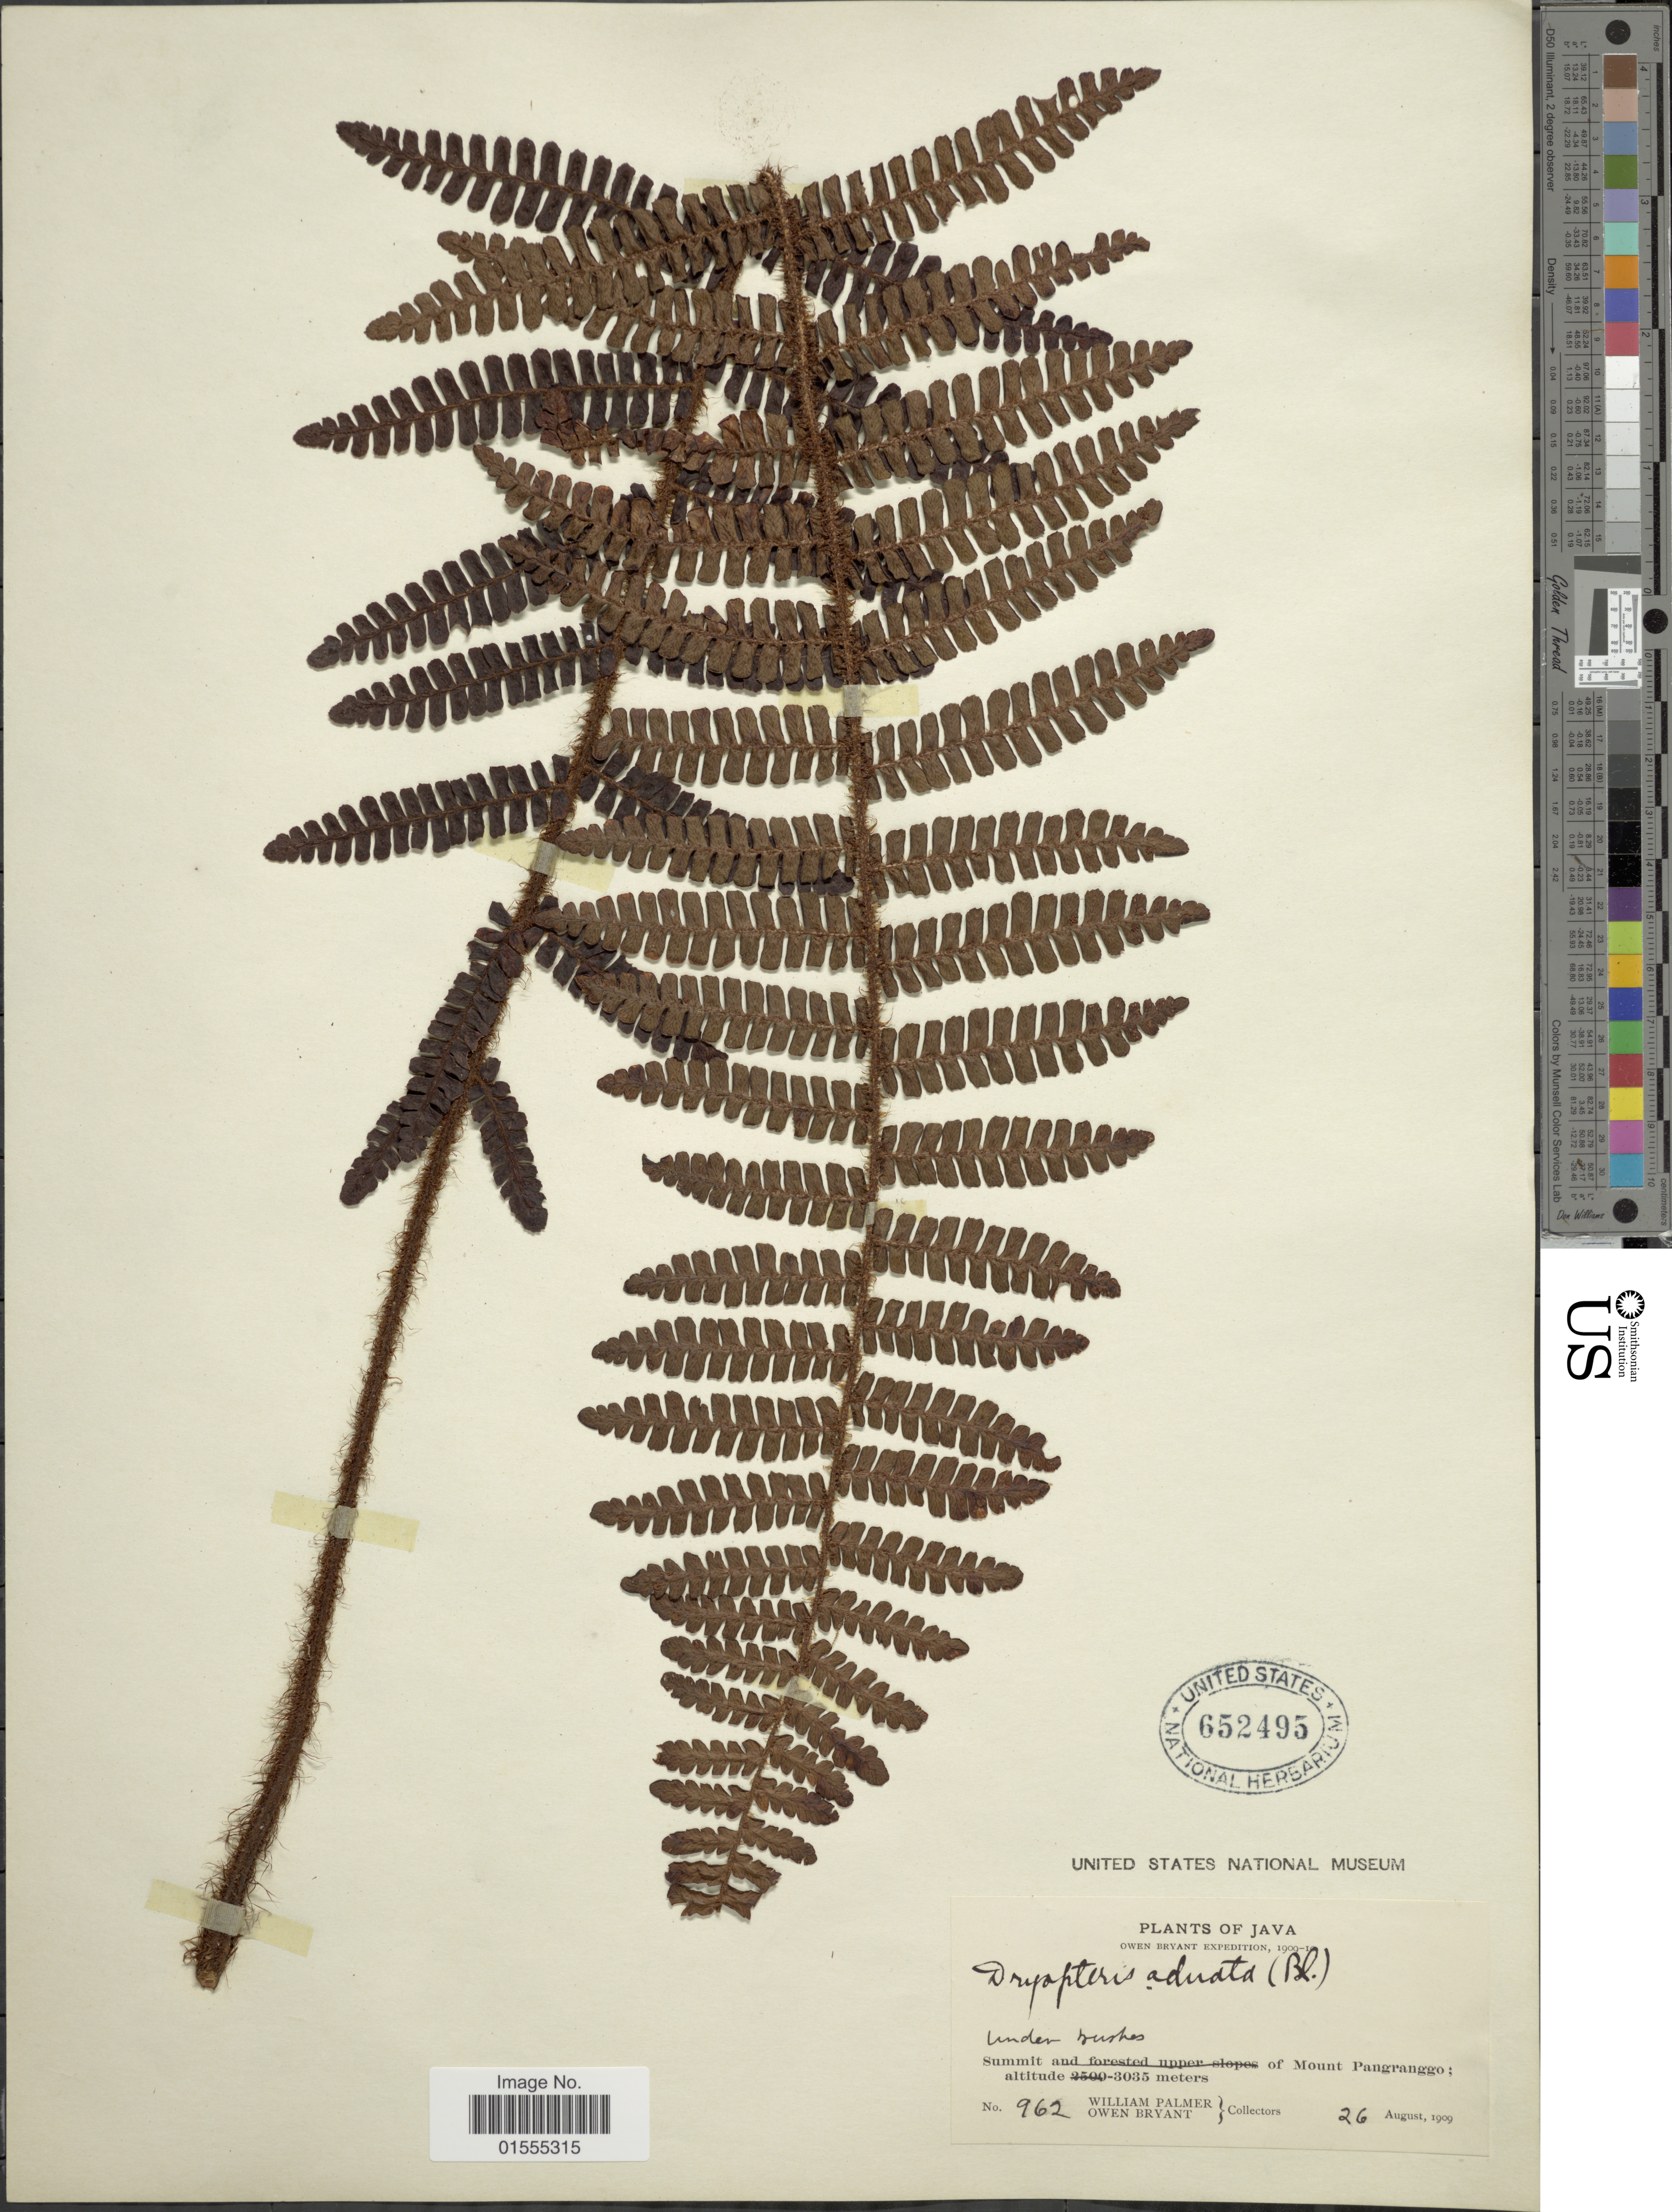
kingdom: Plantae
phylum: Tracheophyta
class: Polypodiopsida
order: Polypodiales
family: Dryopteridaceae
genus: Dryopteris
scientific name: Dryopteris adnata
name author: (Blume) Alderw.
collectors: W. Palmer & O. Bryant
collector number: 962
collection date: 1909-08-26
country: Indonesia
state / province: Java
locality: Summit of Mount Pangranggo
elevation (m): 3035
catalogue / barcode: US 652495